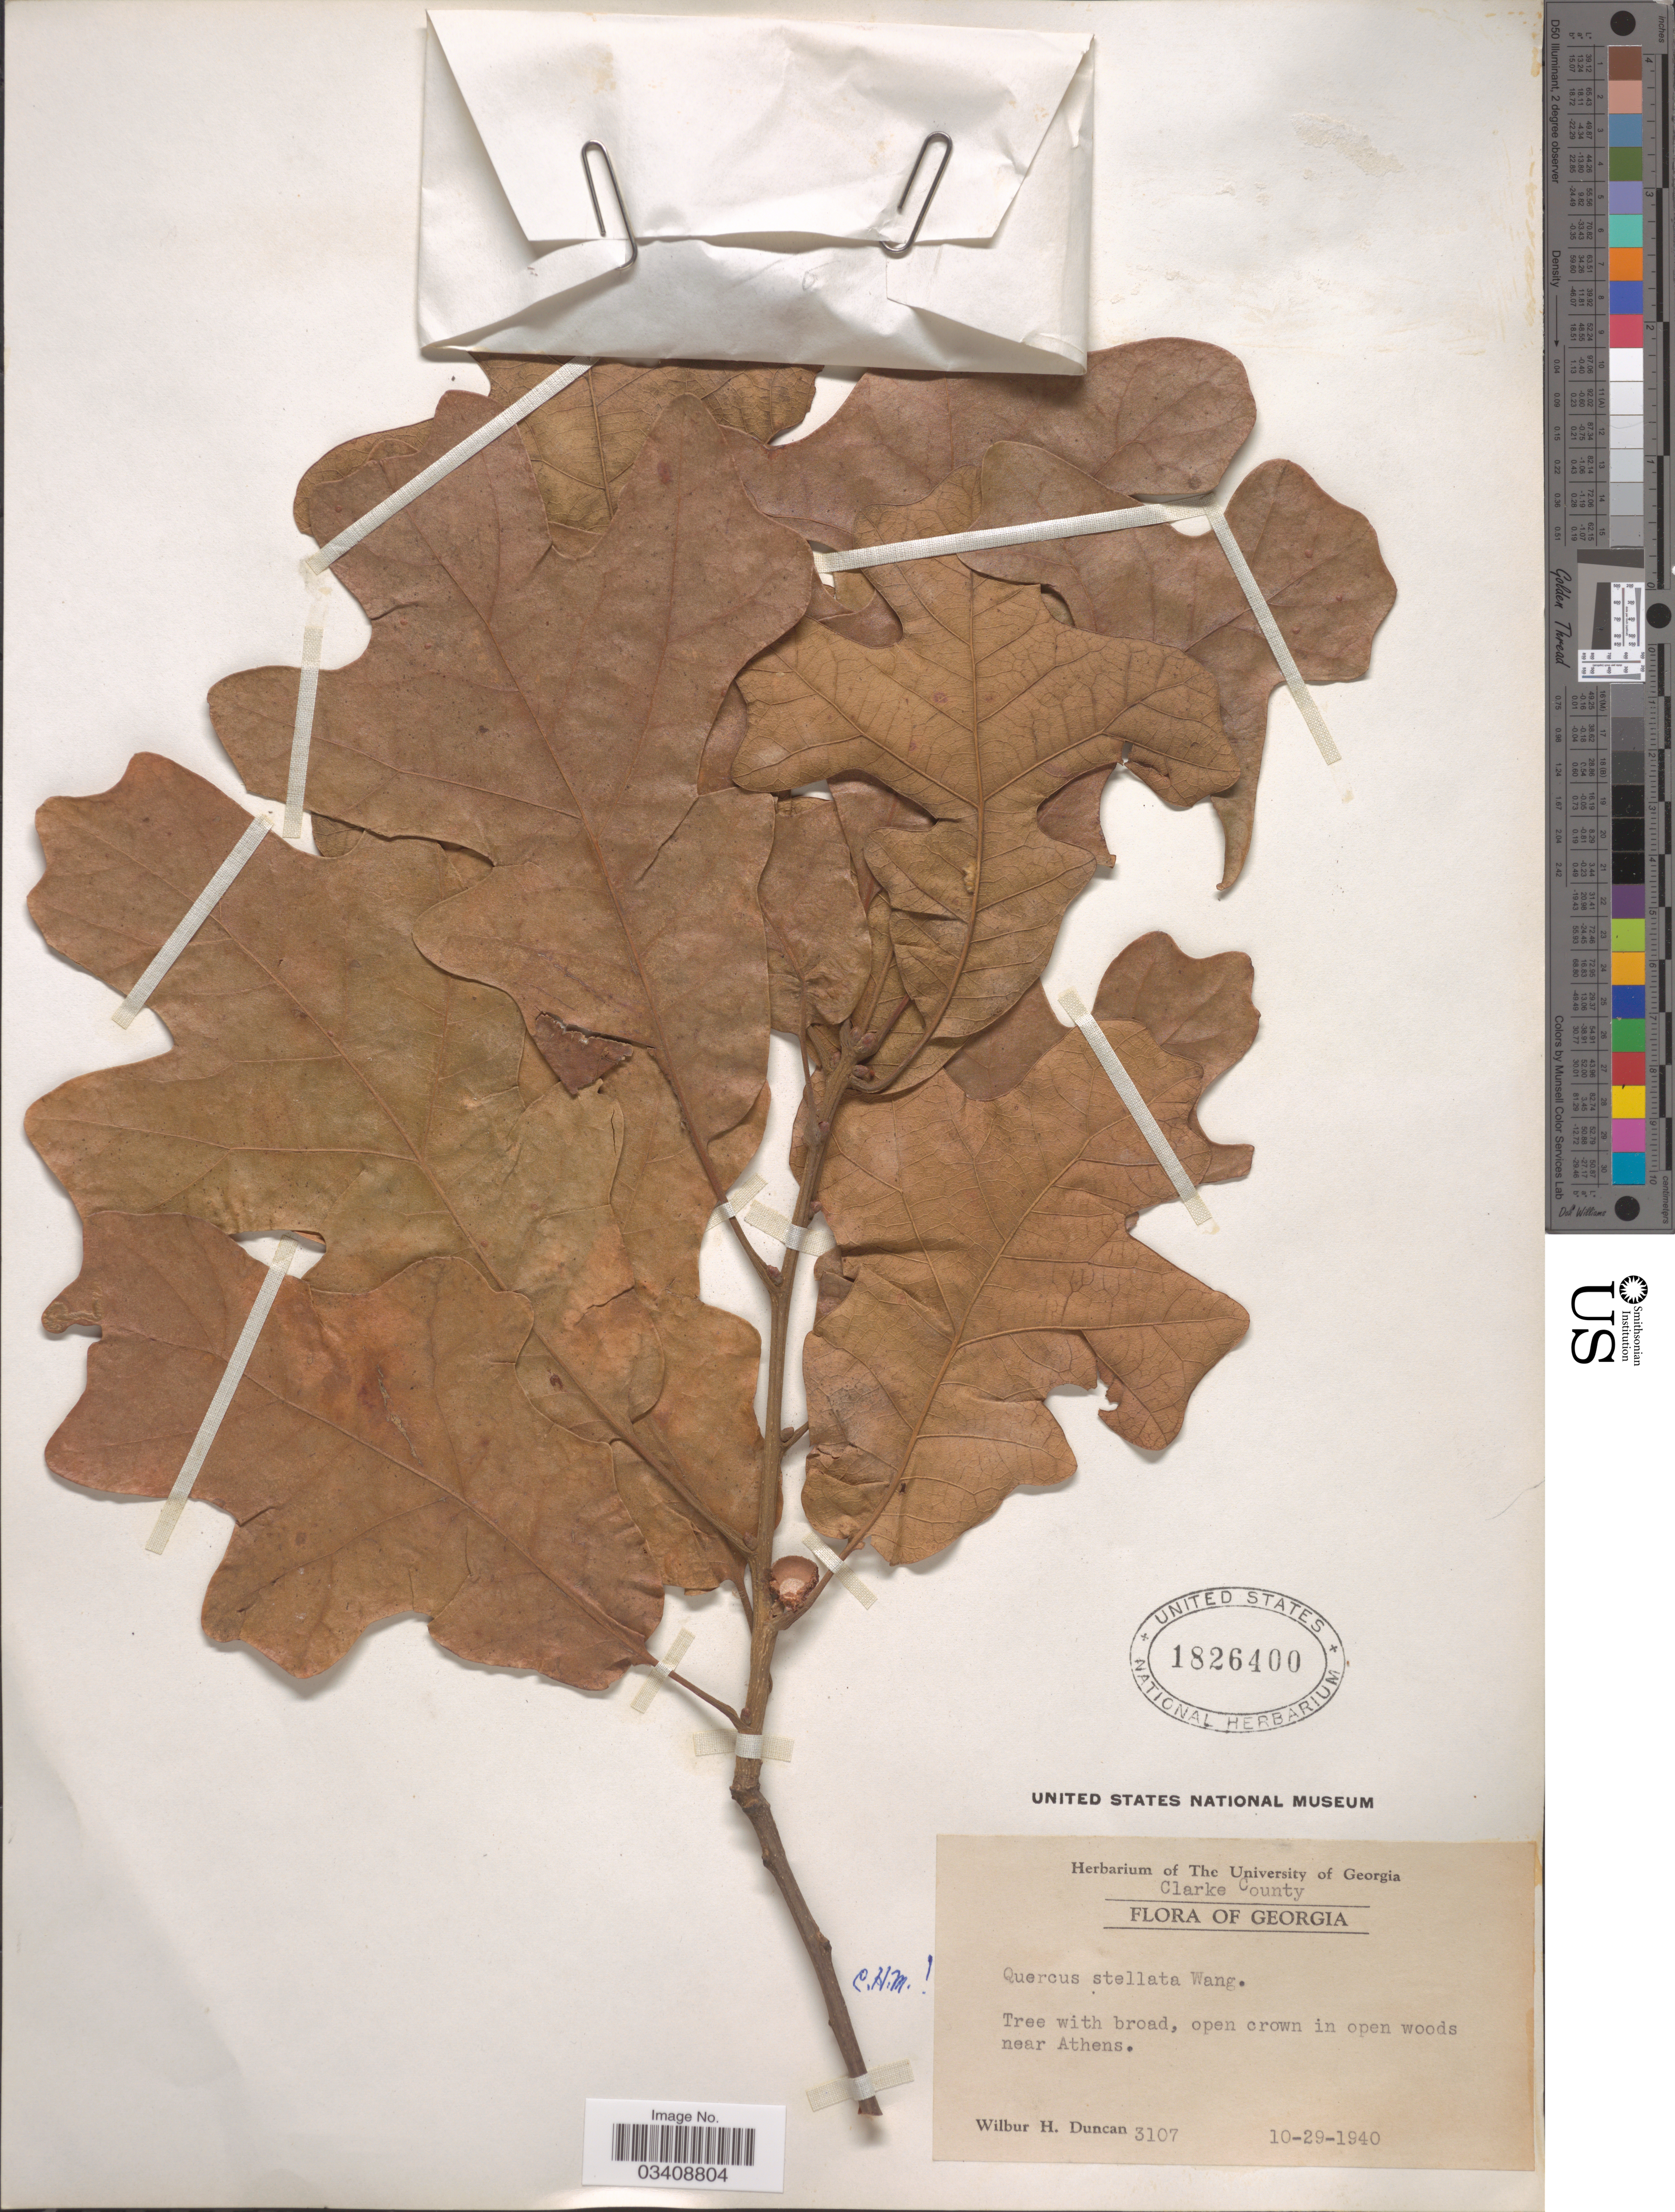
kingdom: Plantae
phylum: Tracheophyta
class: Magnoliopsida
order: Fagales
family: Fagaceae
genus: Quercus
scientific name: Quercus stellata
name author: Wangenh.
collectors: W. H. Duncan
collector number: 3107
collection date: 1940-10-29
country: United States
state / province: Georgia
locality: Clarke County. Near Athens.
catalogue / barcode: US 1826400